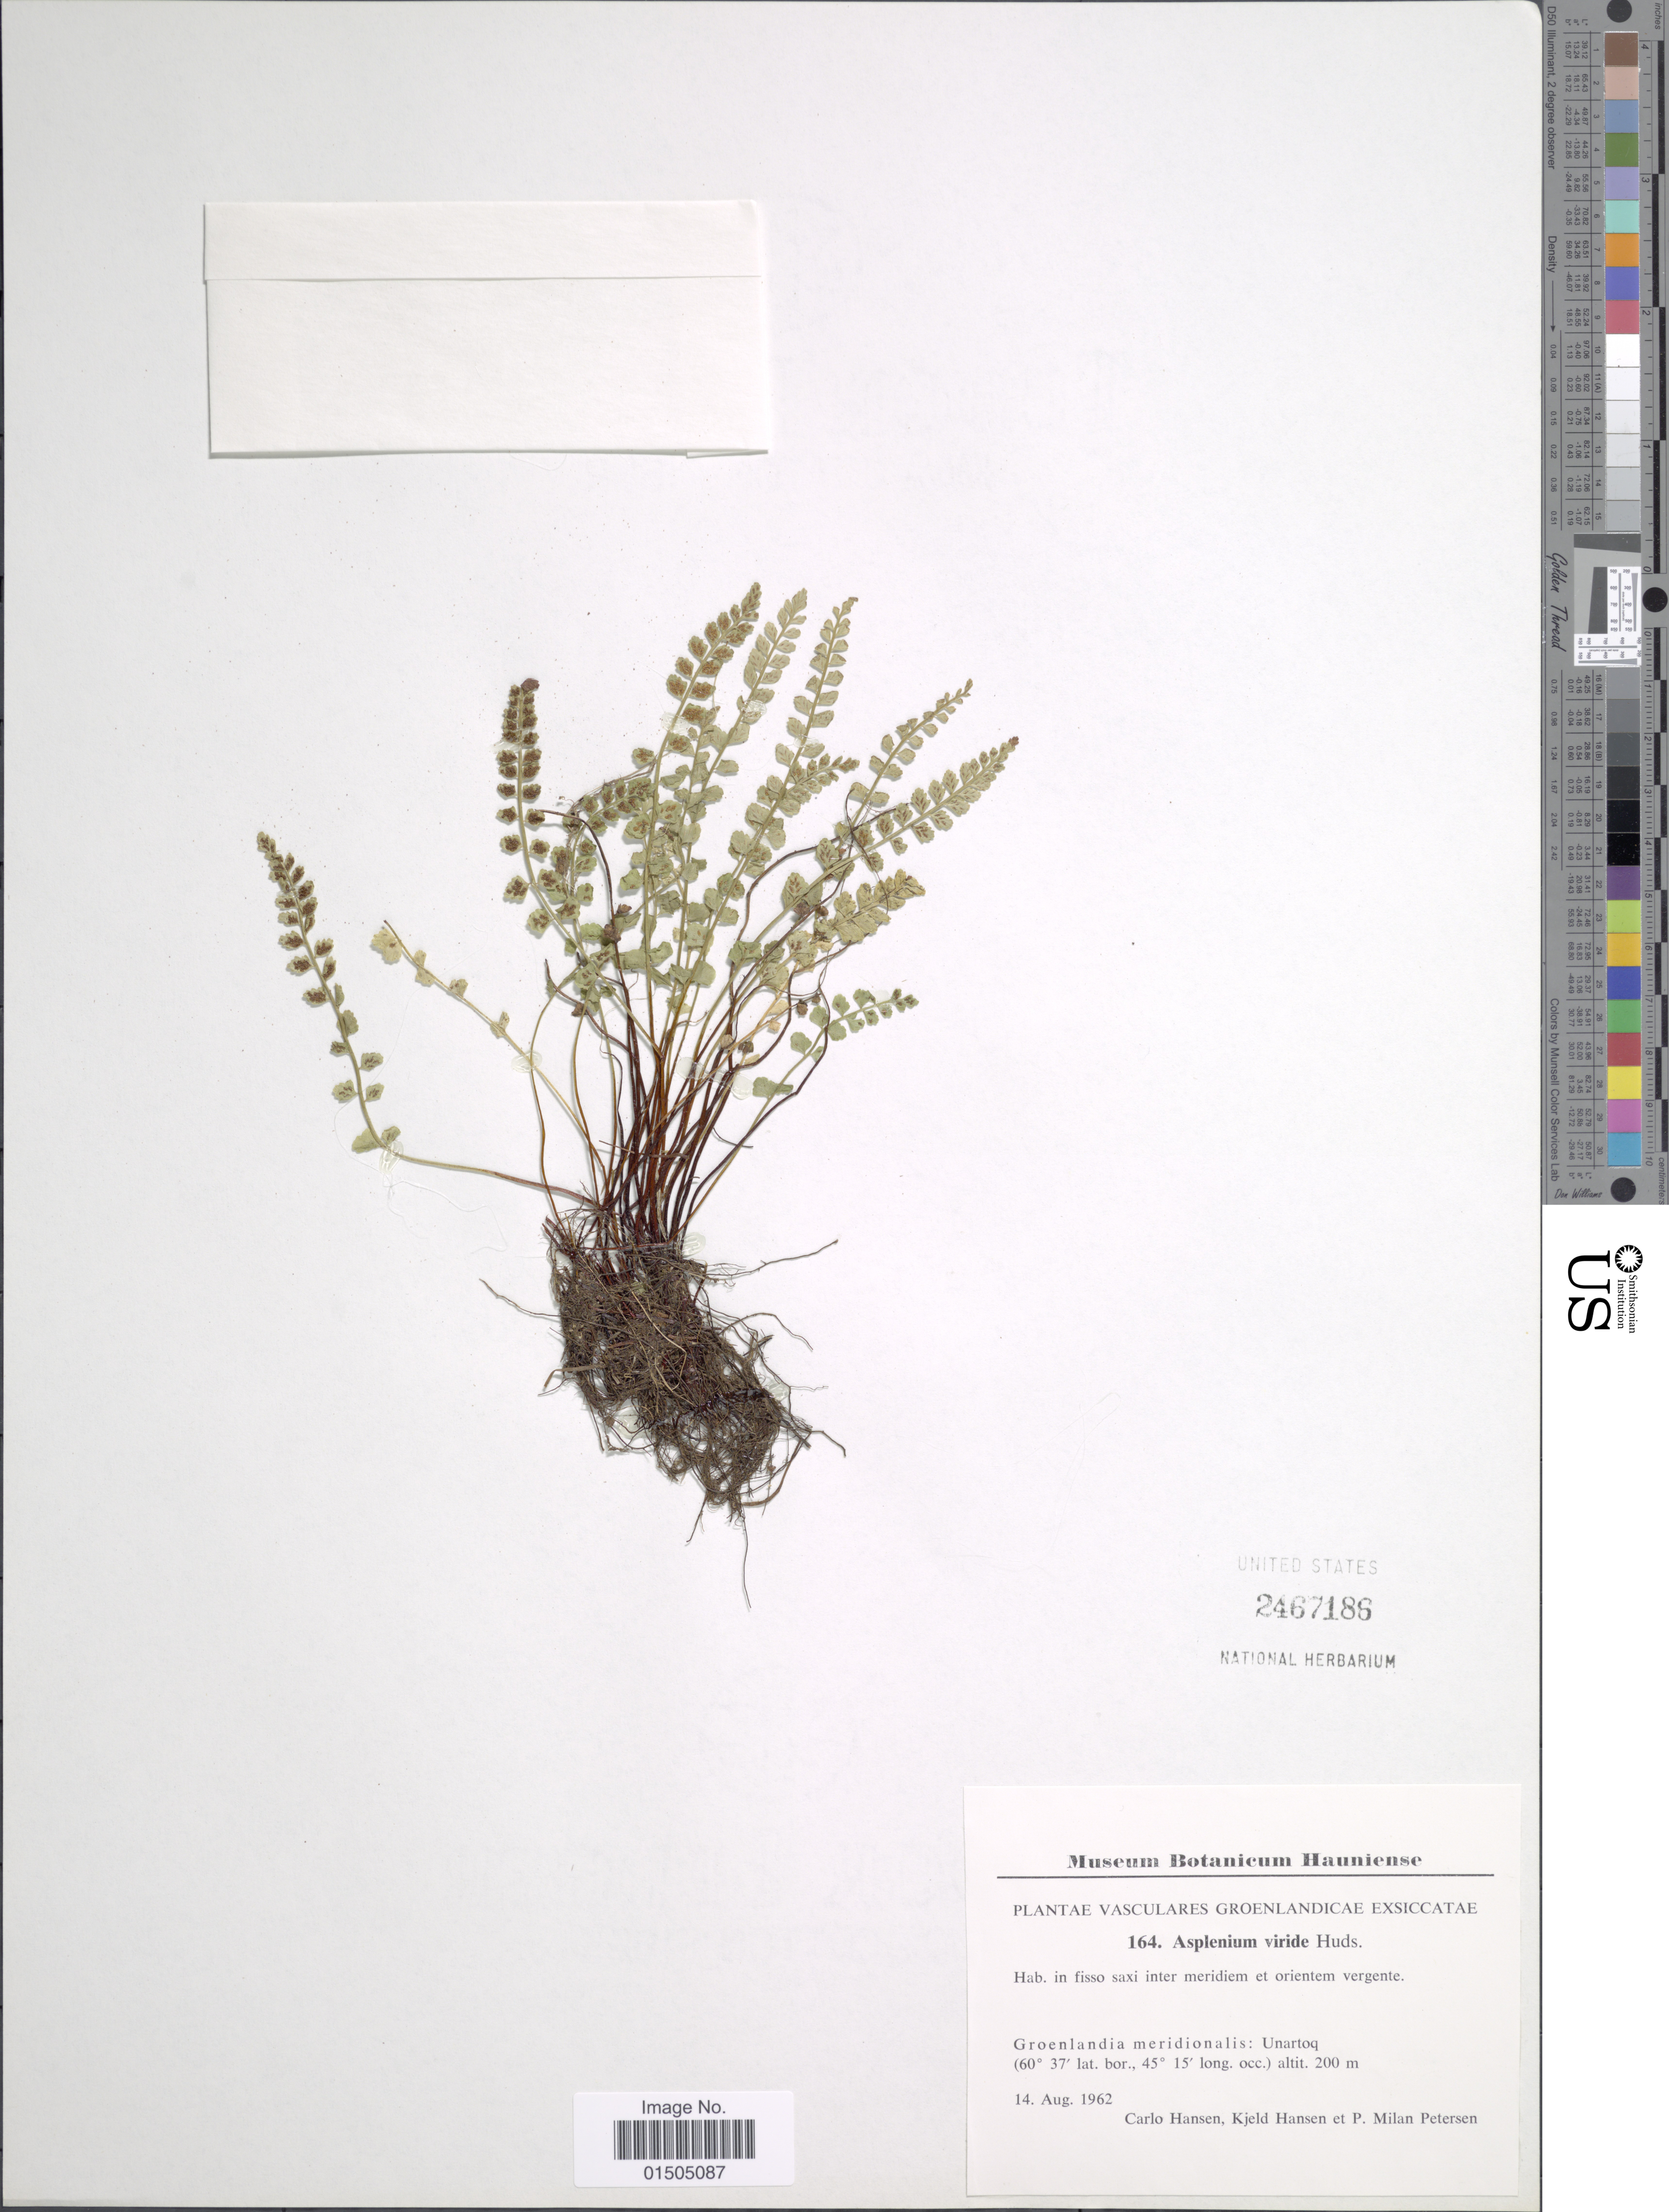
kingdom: Plantae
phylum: Tracheophyta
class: Polypodiopsida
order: Polypodiales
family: Aspleniaceae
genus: Asplenium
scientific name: Asplenium trichomanes-ramosum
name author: L.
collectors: C. Hansen, K. Hansen & P. Petersen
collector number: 164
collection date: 1962-08-14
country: Greenland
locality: Groenlandia meridionalis: Unartoq.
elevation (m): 200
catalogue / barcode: US 2467186